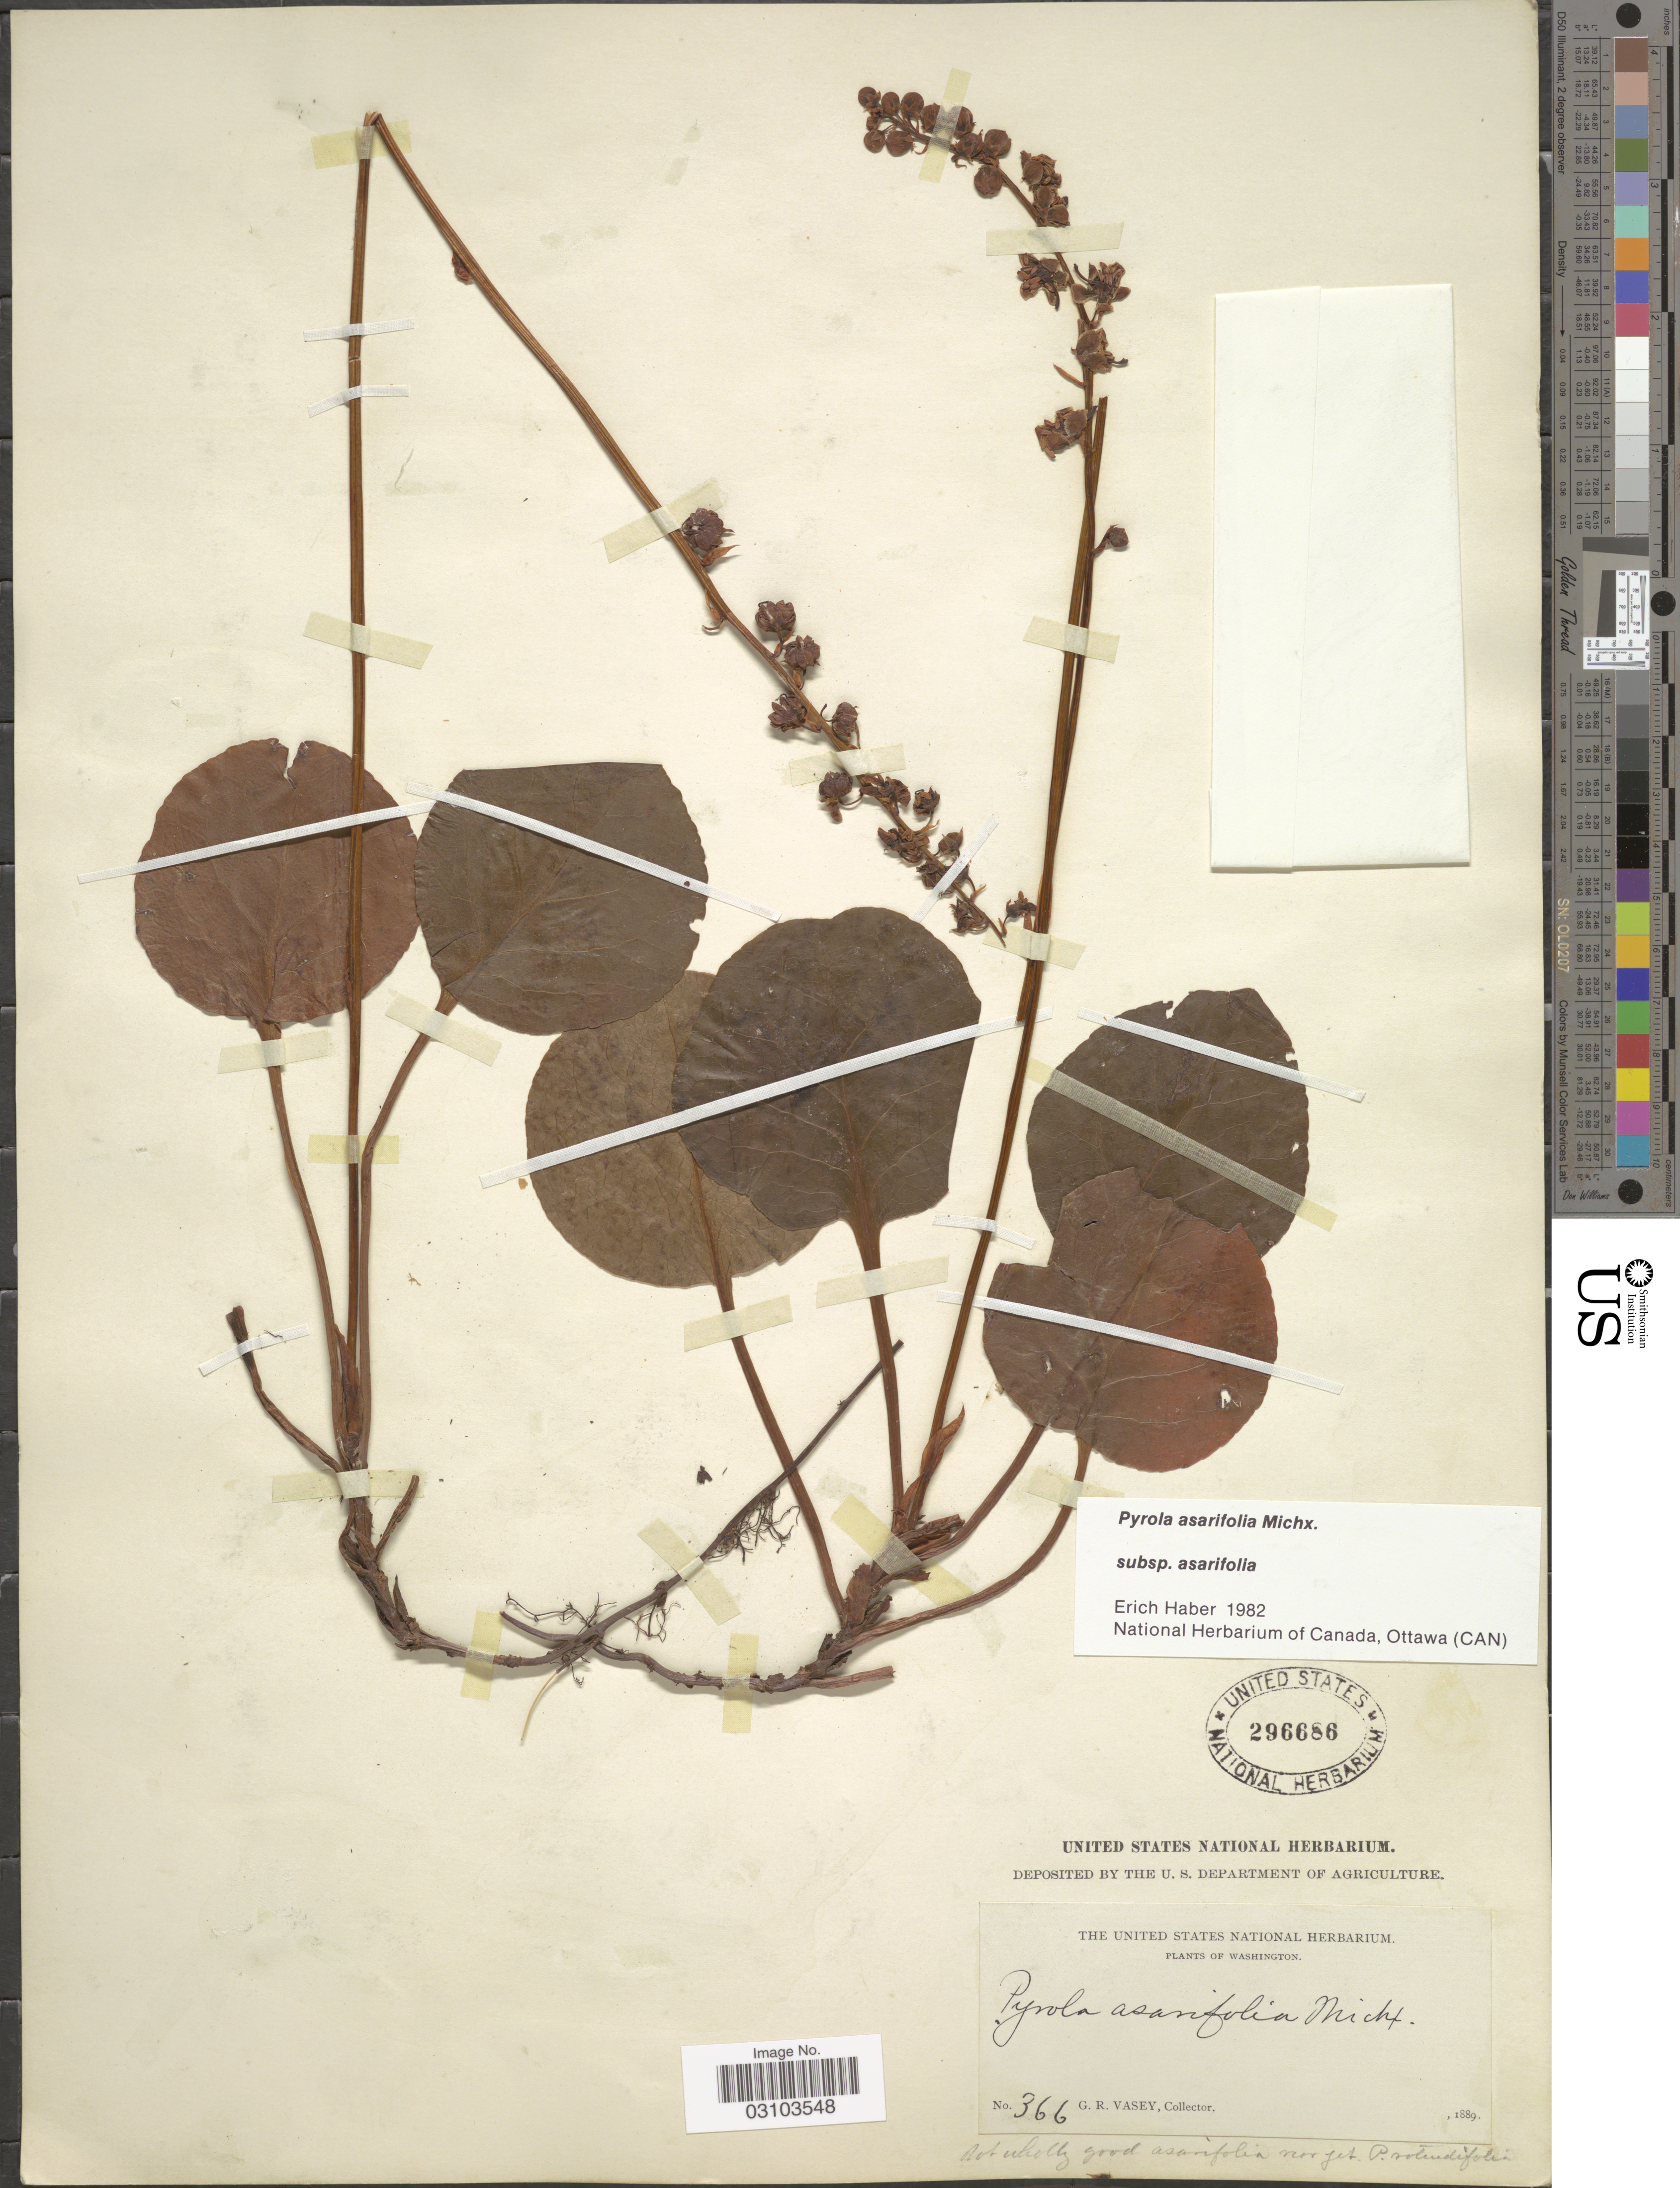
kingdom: Plantae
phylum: Tracheophyta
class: Magnoliopsida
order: Ericales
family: Ericaceae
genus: Pyrola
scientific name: Pyrola asarifolia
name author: Michx.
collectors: G. R. Vasey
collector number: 366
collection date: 1889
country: United States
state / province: Washington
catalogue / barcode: US 296686